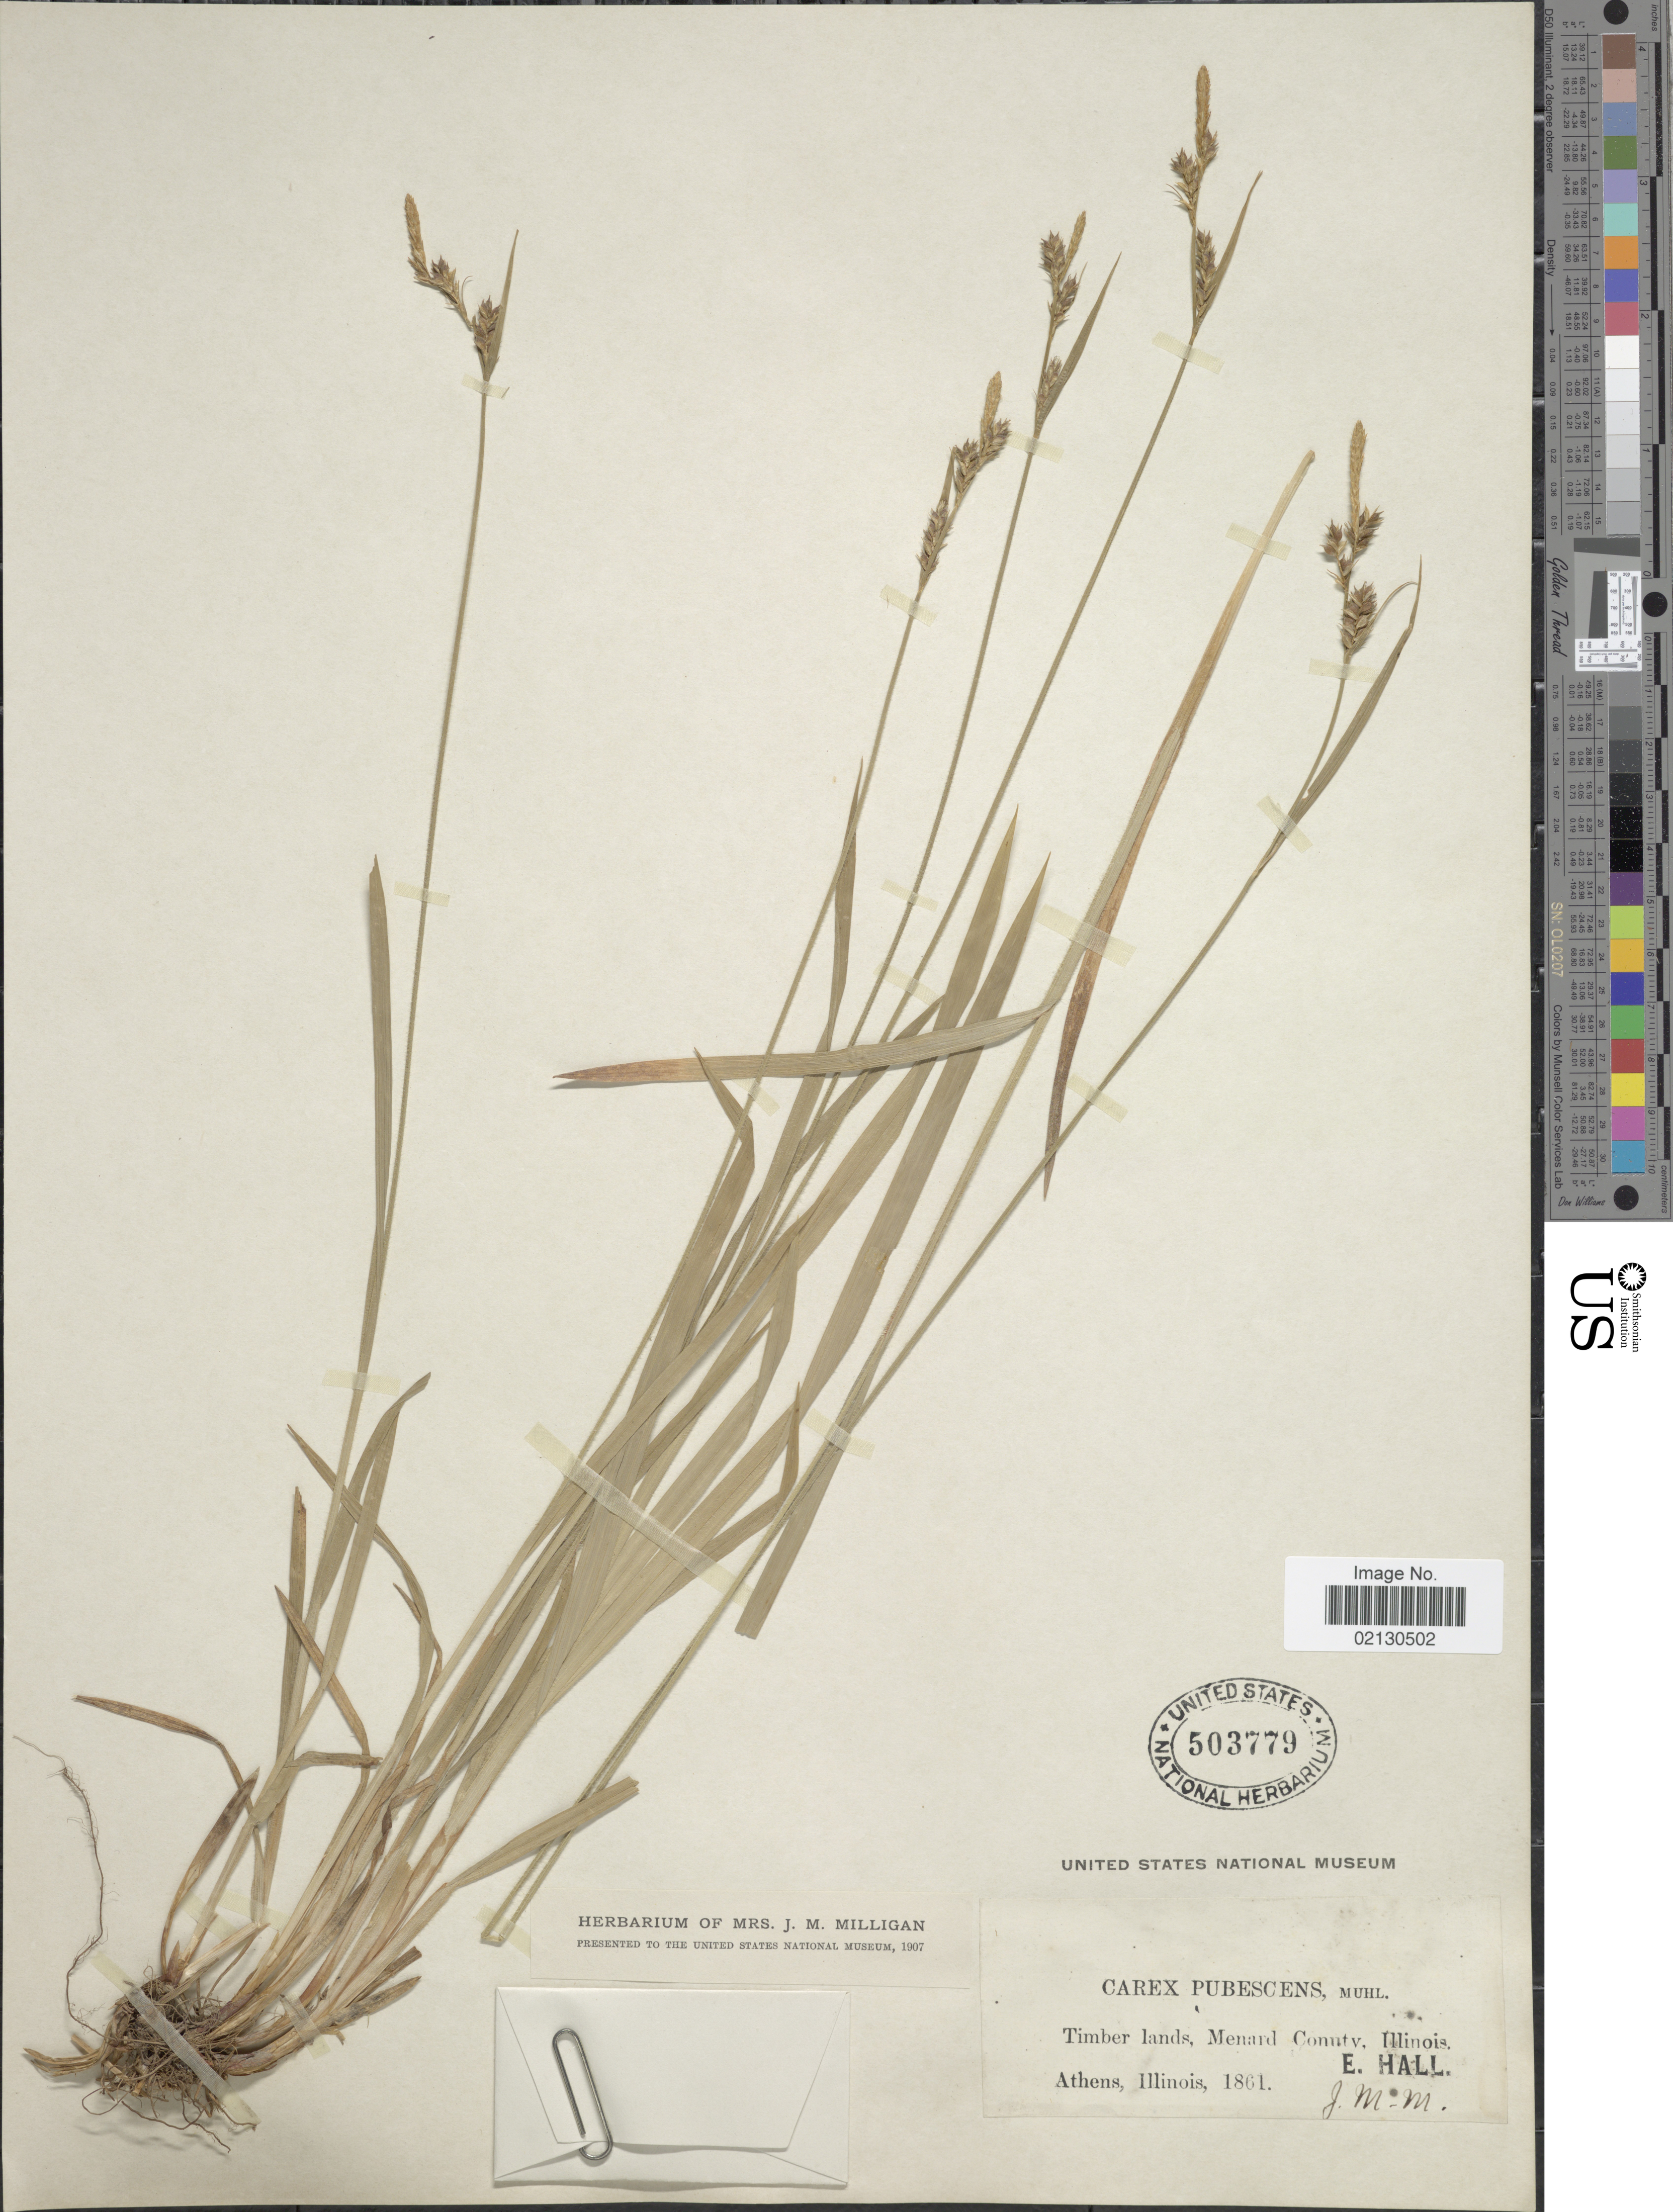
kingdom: Plantae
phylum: Tracheophyta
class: Liliopsida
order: Poales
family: Cyperaceae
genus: Carex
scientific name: Carex hirtifolia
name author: Mack.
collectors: E. Hall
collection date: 1861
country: United States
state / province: Illinois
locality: Menard County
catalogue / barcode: US 503779